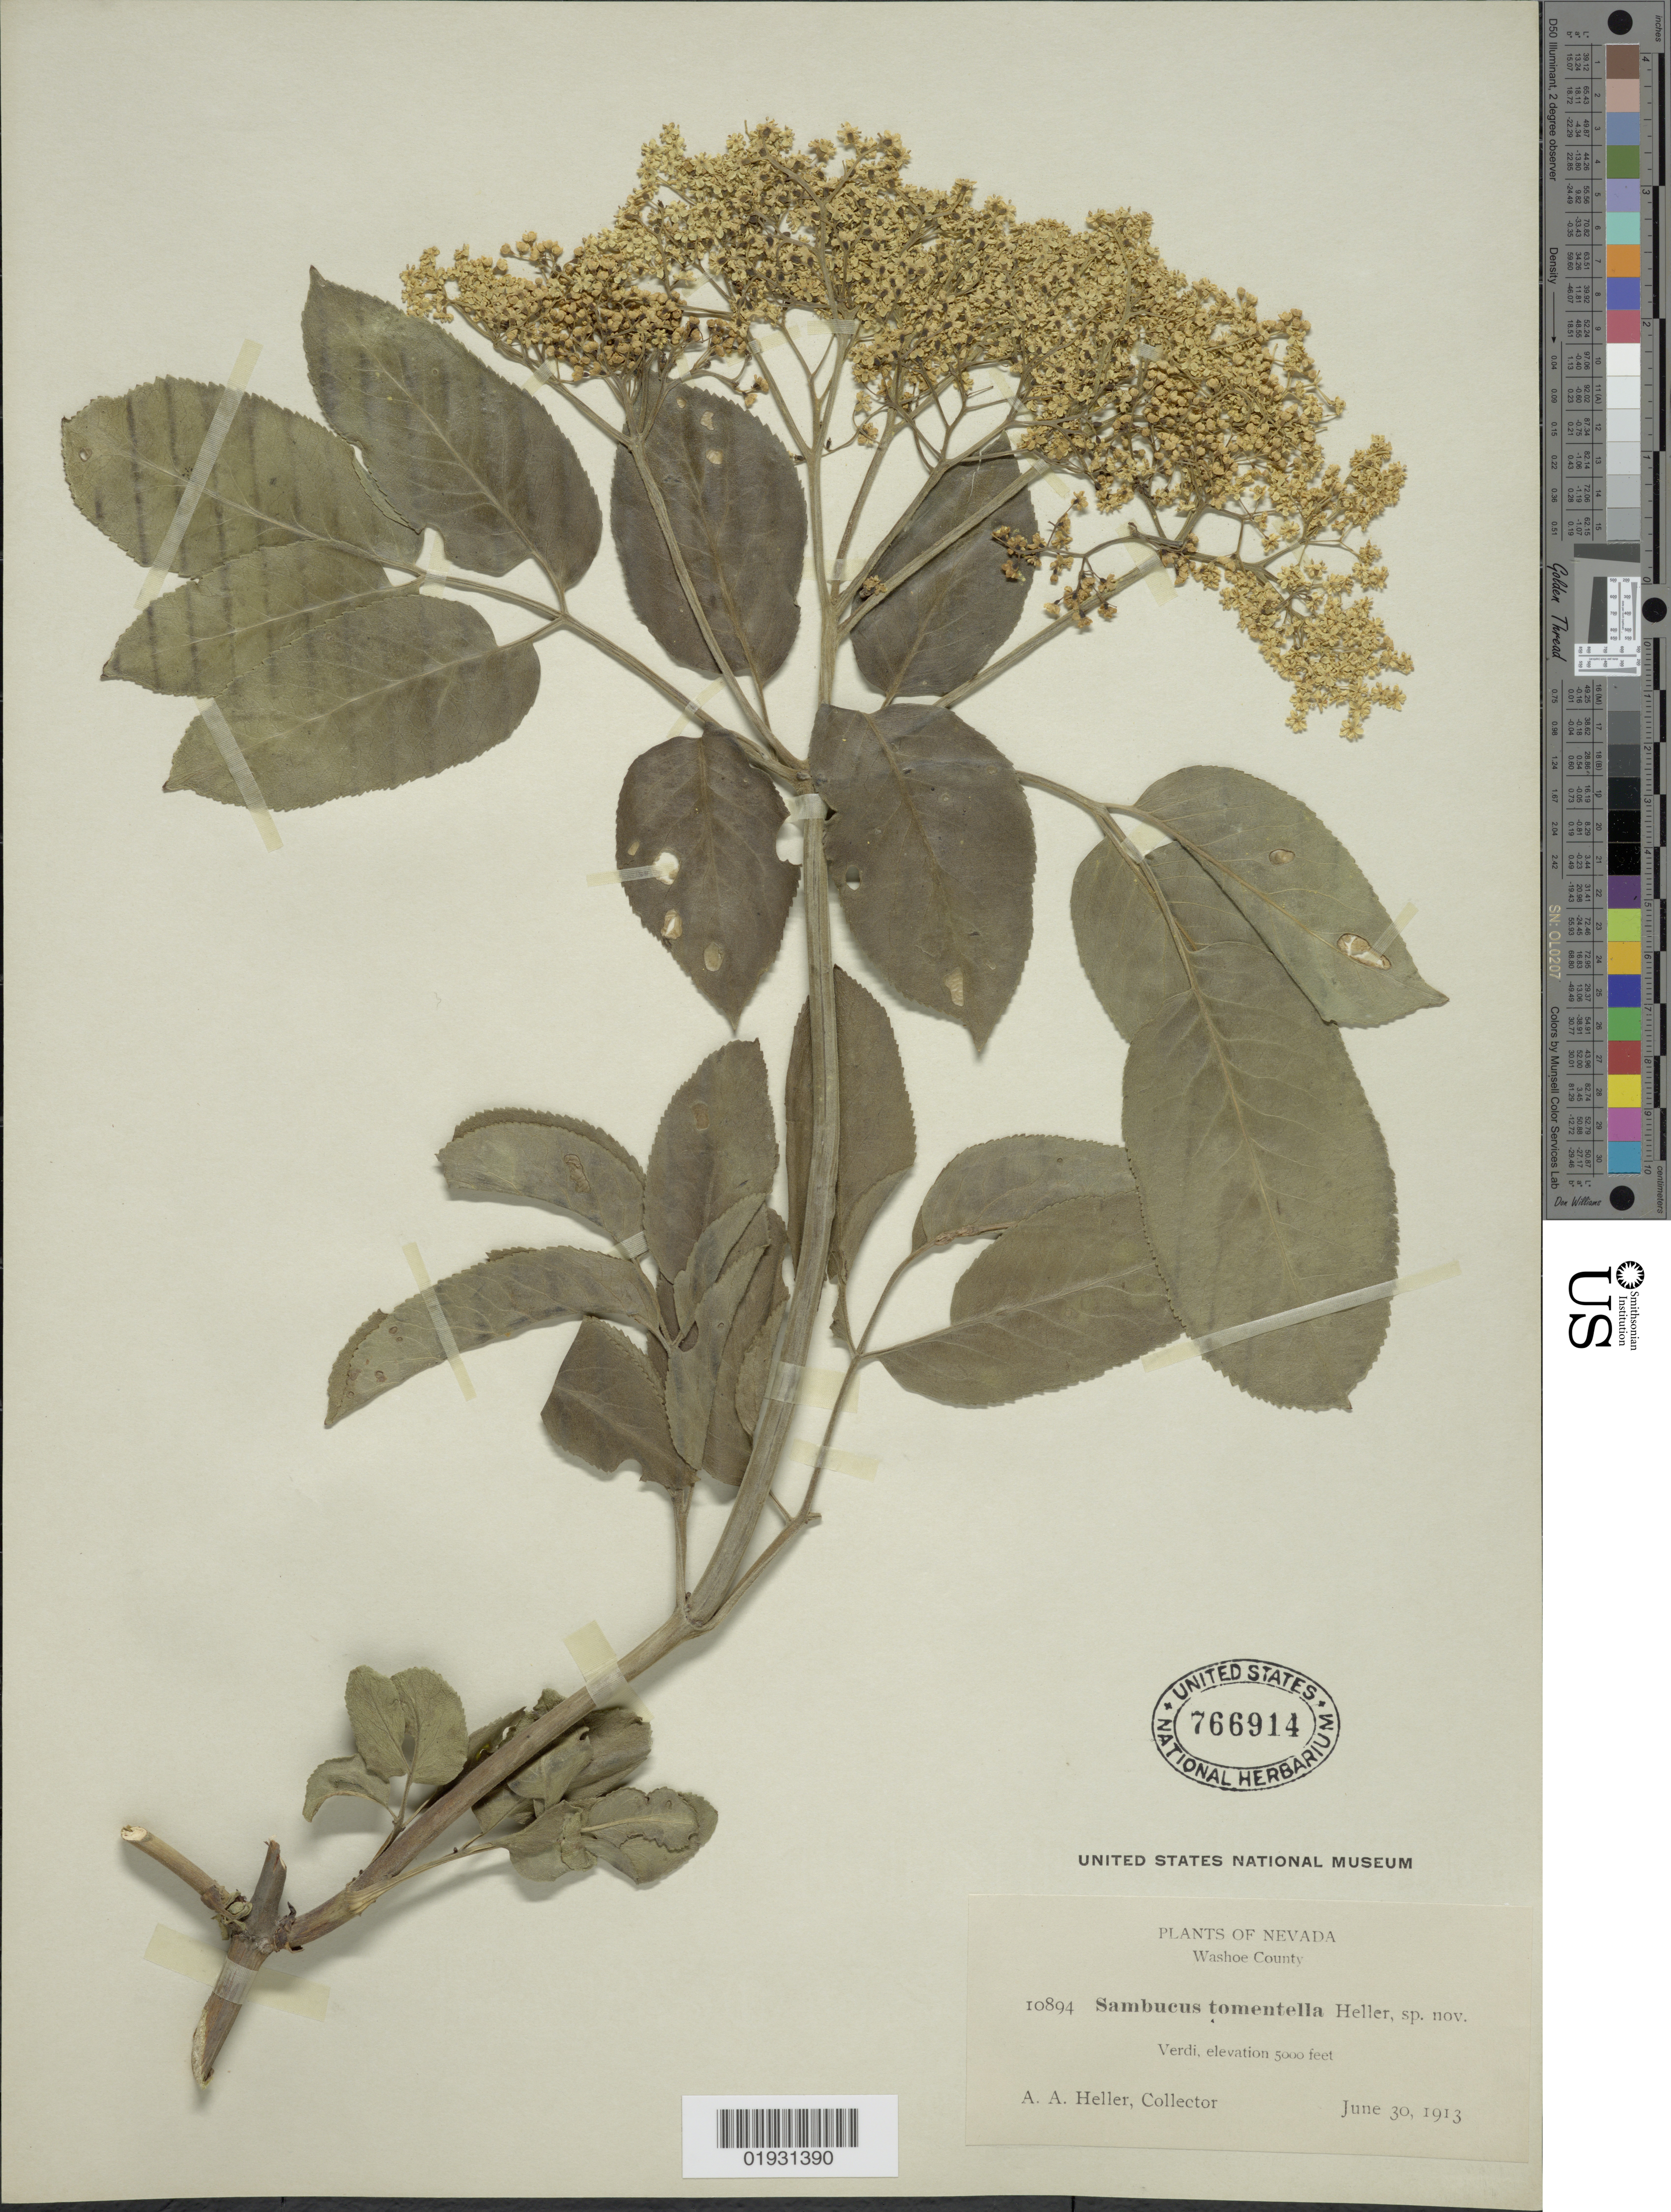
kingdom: Plantae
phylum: Tracheophyta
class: Magnoliopsida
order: Dipsacales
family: Viburnaceae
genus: Sambucus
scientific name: Sambucus tomentella Heller sp. nov. ined.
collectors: A. A. Heller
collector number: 10894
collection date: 1913-06-30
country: United States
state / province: Nevada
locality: Washoe County. Verdi.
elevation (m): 1524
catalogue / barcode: US 766914